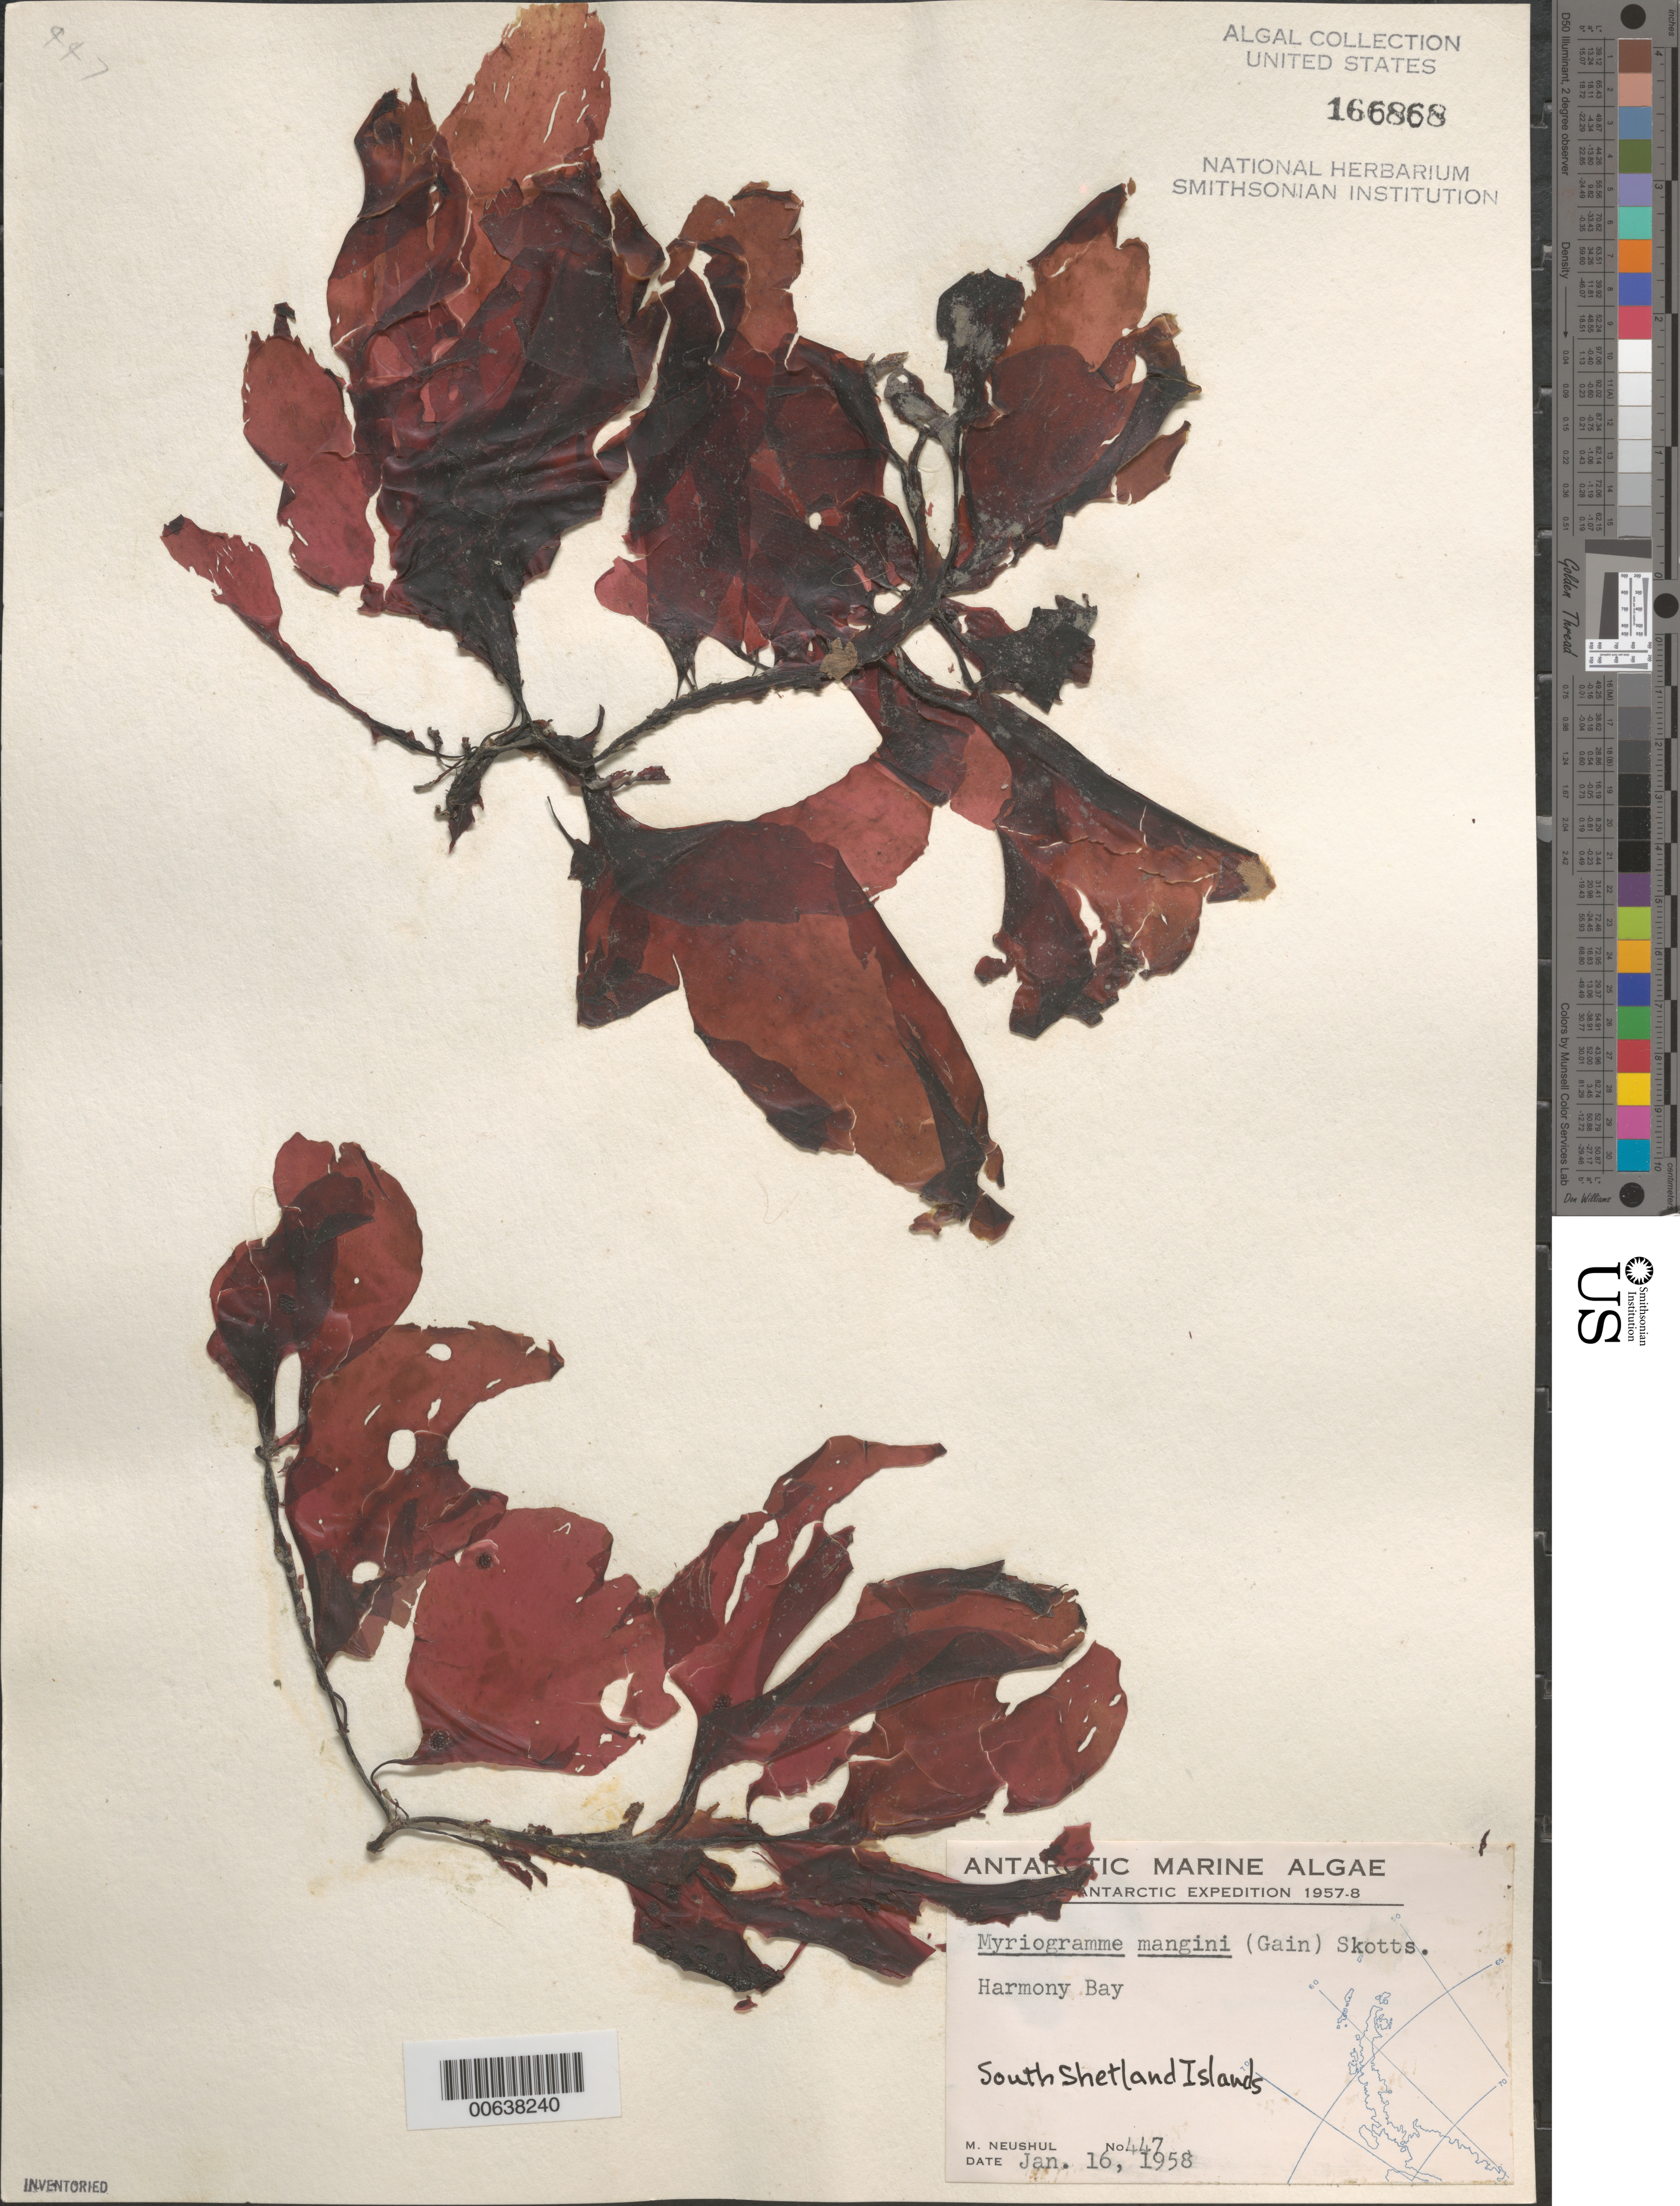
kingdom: Plantae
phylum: Rhodophyta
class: Florideophyceae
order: Ceramiales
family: Delesseriaceae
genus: Myriogramme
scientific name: Myriogramme manginii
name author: (Gain) Skottsb.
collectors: M. Neushul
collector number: Neushul 447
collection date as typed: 16 Jan 1958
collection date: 1958-01-16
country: Antarctica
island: Nelson Island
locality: Harmony Bay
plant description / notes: Argentine Antarctic Expedition, 1957-1958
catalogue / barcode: US 166868